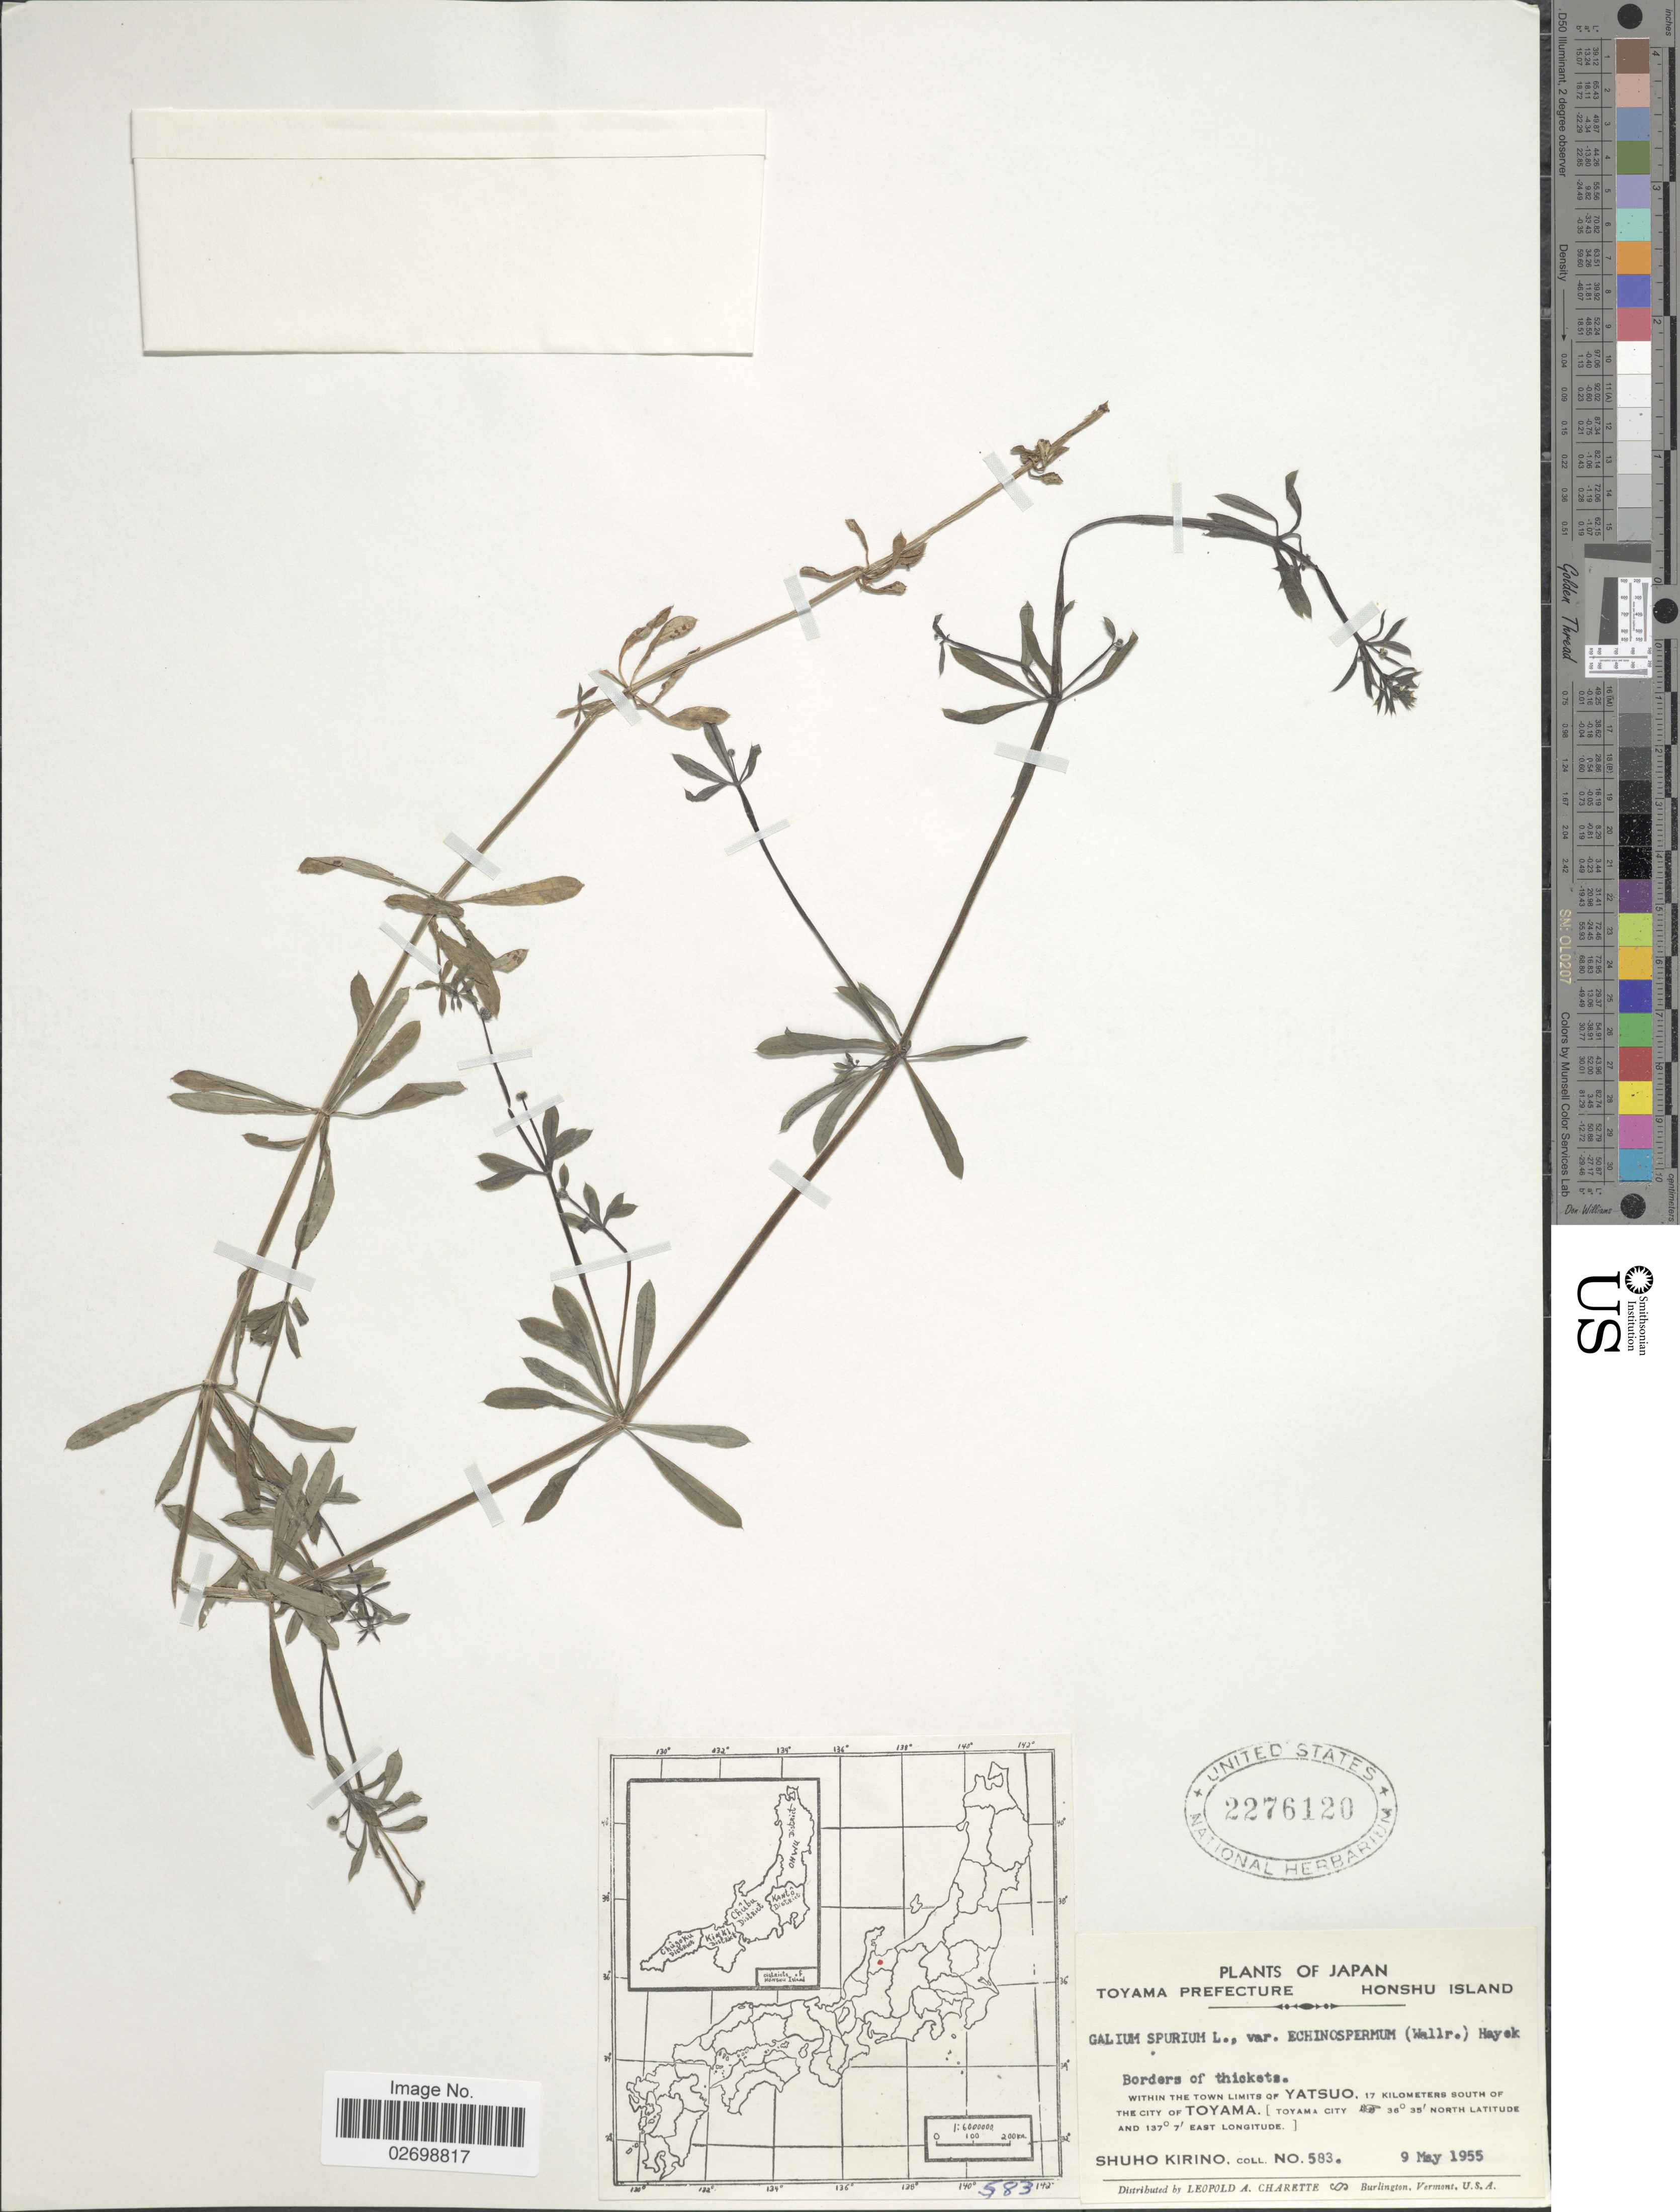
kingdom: Plantae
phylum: Tracheophyta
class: Magnoliopsida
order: Gentianales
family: Rubiaceae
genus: Galium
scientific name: Galium spurium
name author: L.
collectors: S. Kirino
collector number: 583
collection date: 1955-05-09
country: Japan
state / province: Toyama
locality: Toyama Prefecture, Honshu Island, within the town limits of Yatsuo, 17 kilometers south of The City of Toyama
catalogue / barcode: US 2276120